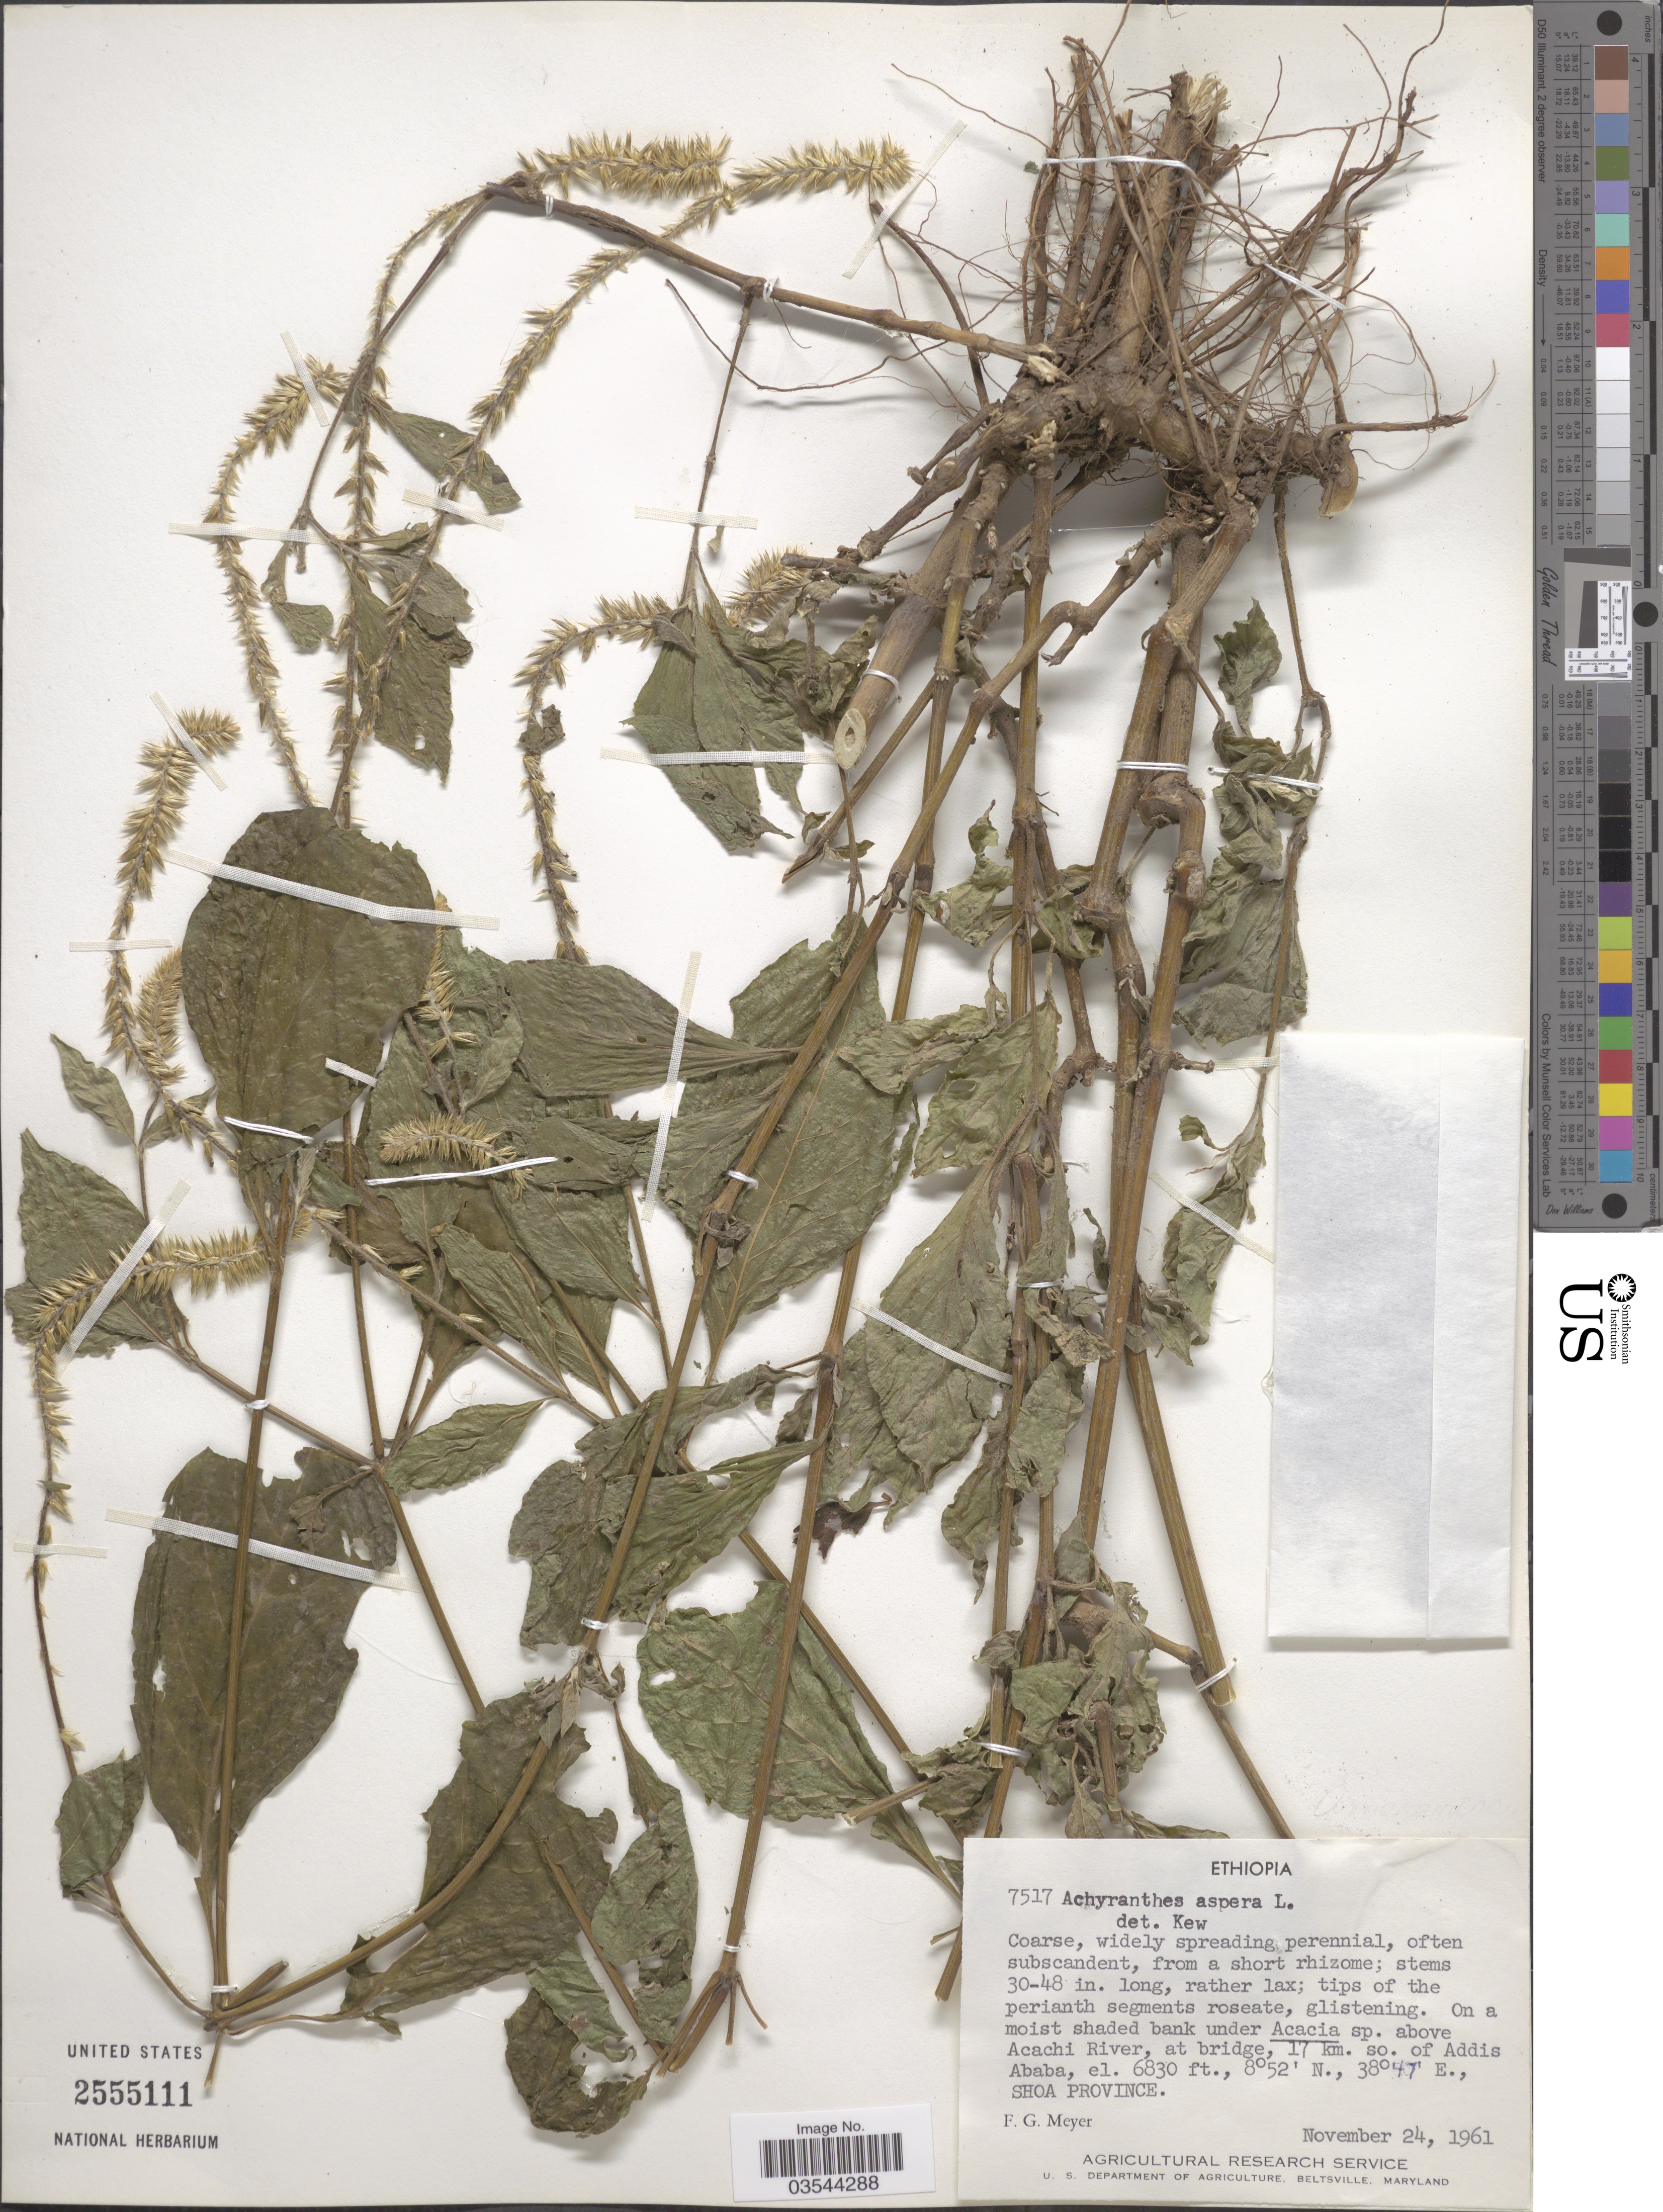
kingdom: Plantae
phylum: Tracheophyta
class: Magnoliopsida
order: Caryophyllales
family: Amaranthaceae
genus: Achyranthes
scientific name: Achyranthes aspera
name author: L.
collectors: F. G. Meyer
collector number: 7517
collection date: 1961-11-24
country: Ethiopia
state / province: Addis Ababa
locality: Above Acachi River, at bridge, 17 km. so. of Addis Ababa, Shoa Province.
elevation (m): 2082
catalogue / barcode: US 2555111